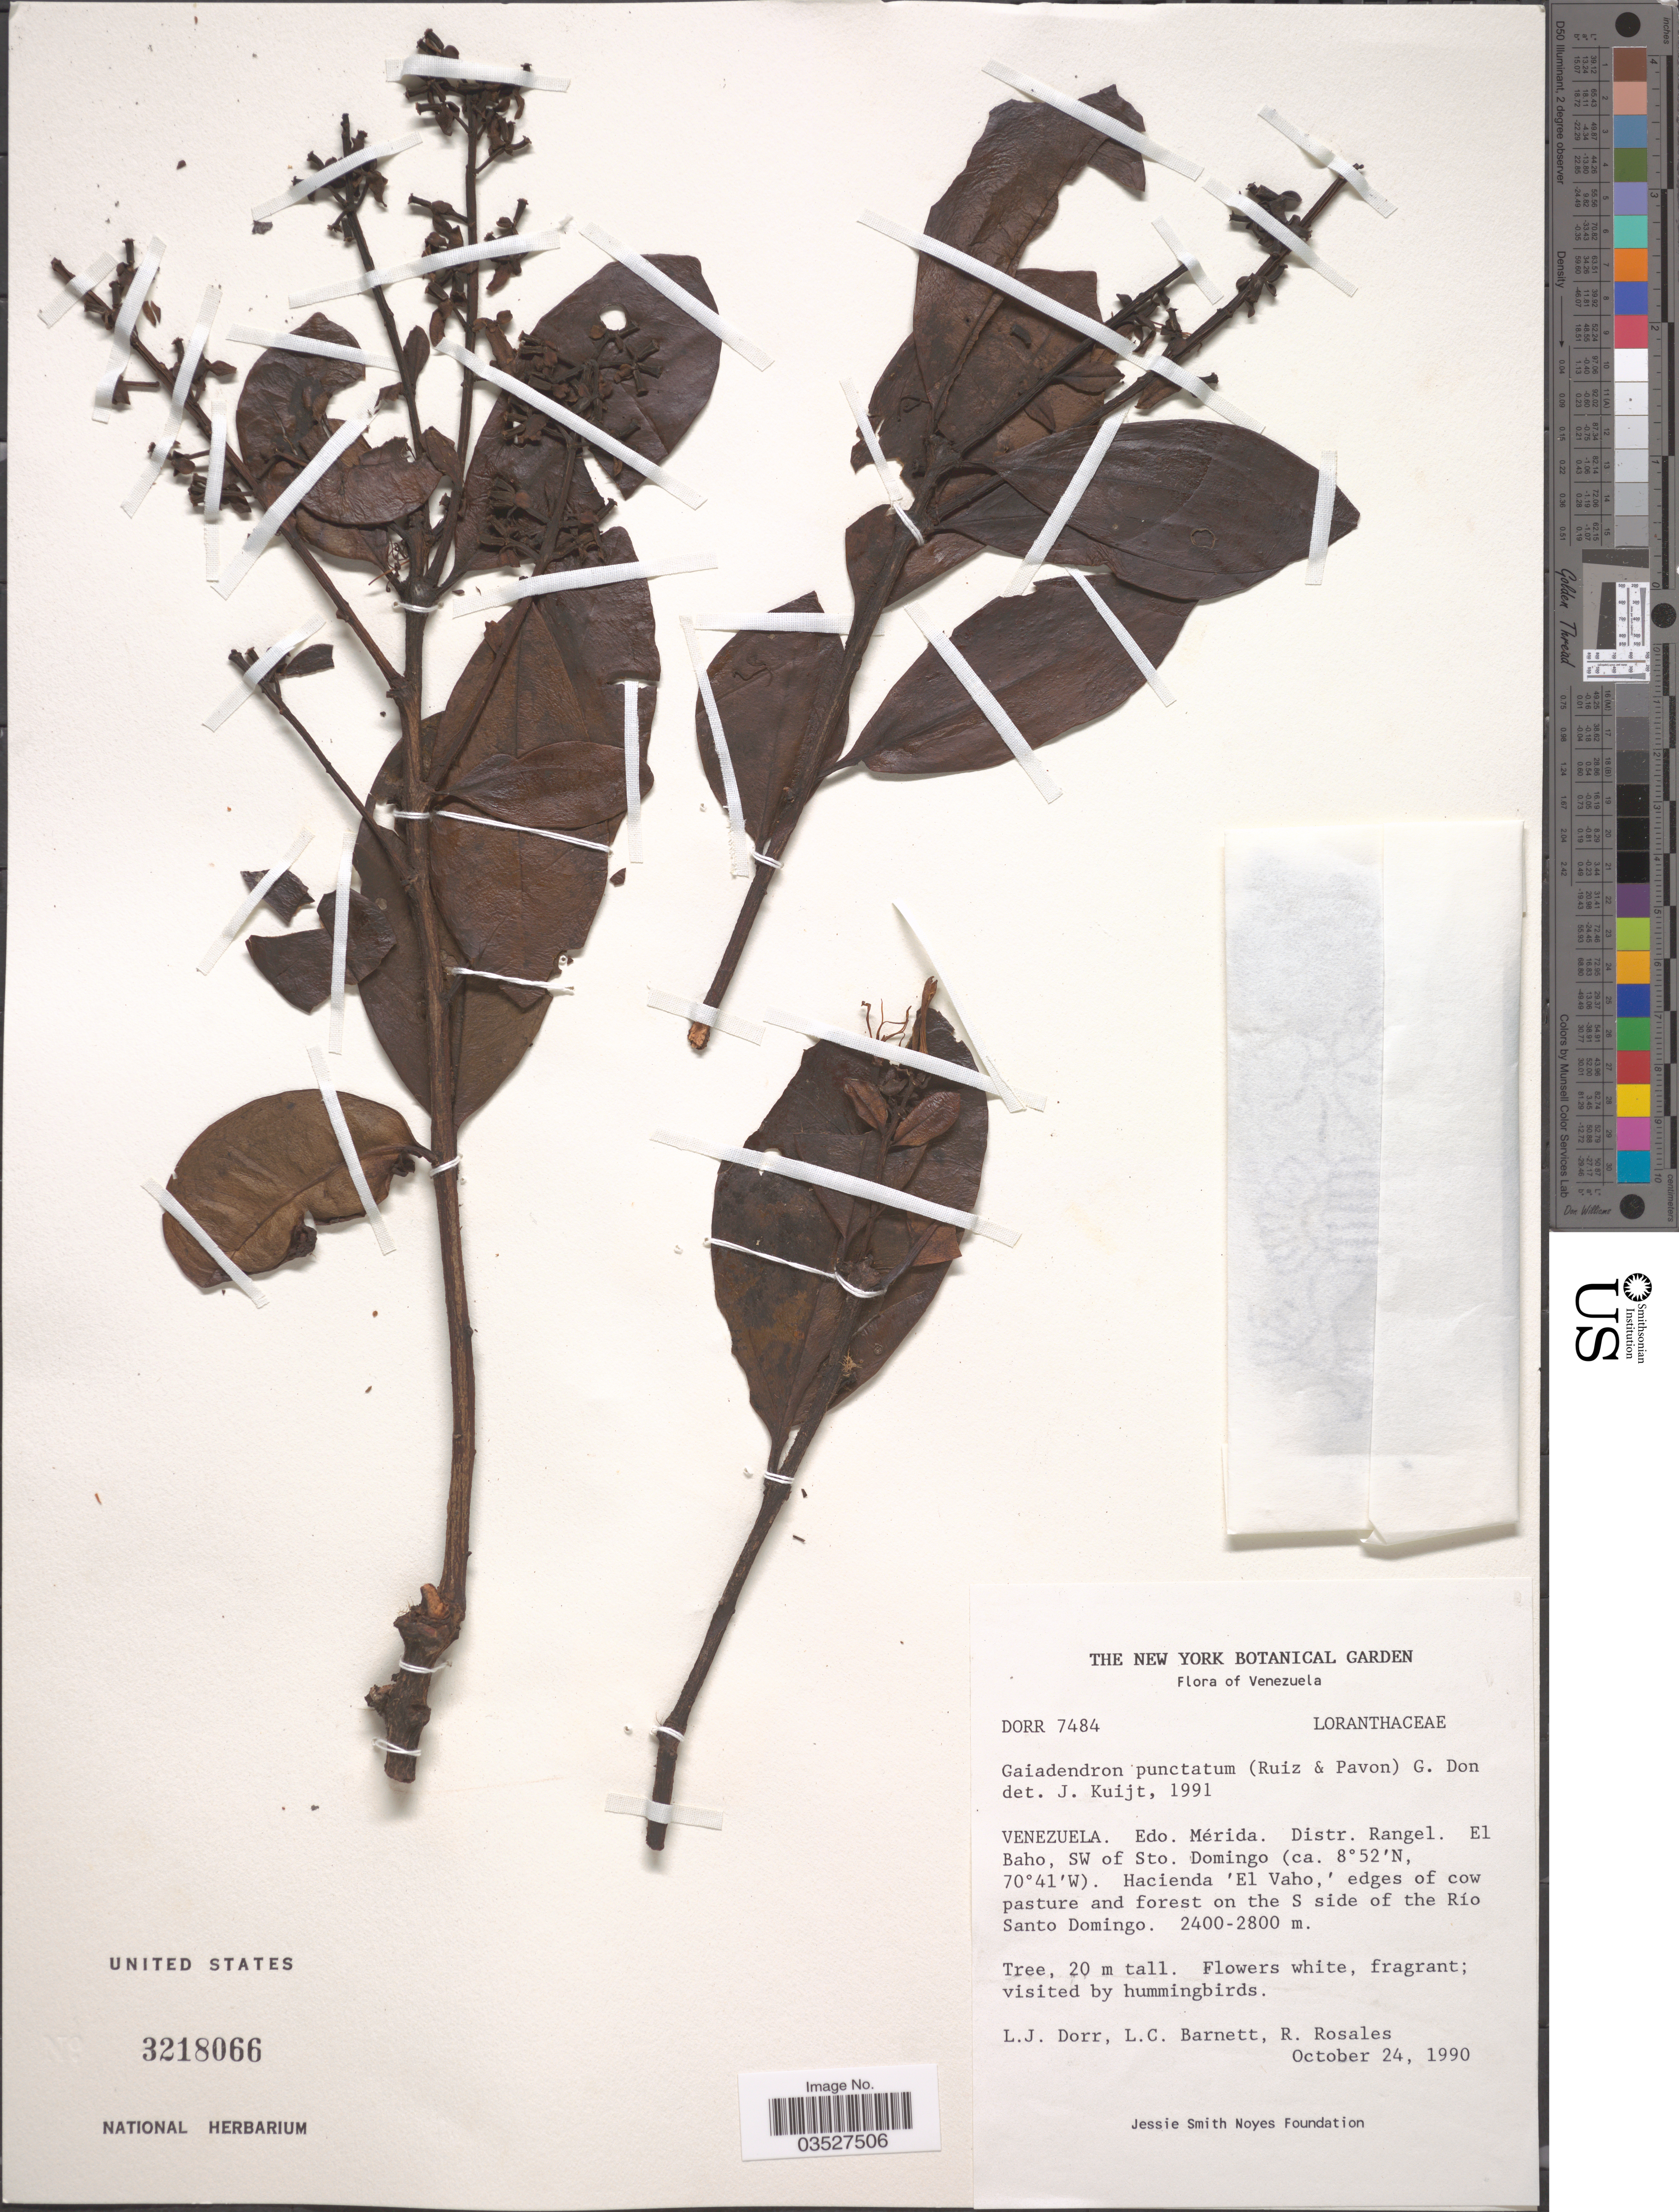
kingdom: Plantae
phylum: Tracheophyta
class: Magnoliopsida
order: Santalales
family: Loranthaceae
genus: Gaiadendron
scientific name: Gaiadendron punctatum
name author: (Ruiz & Pav.) G. Don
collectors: L. J. Dorr, L. C. Barnett & R. Rosales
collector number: DORR7484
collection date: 1990-10-24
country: Venezuela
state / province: Mérida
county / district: Rangel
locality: El Baho, SW of Sto. Domingo. Hacienda 'El Vaho' S side of the Río Santo Domingo.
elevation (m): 2400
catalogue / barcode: US 3218066